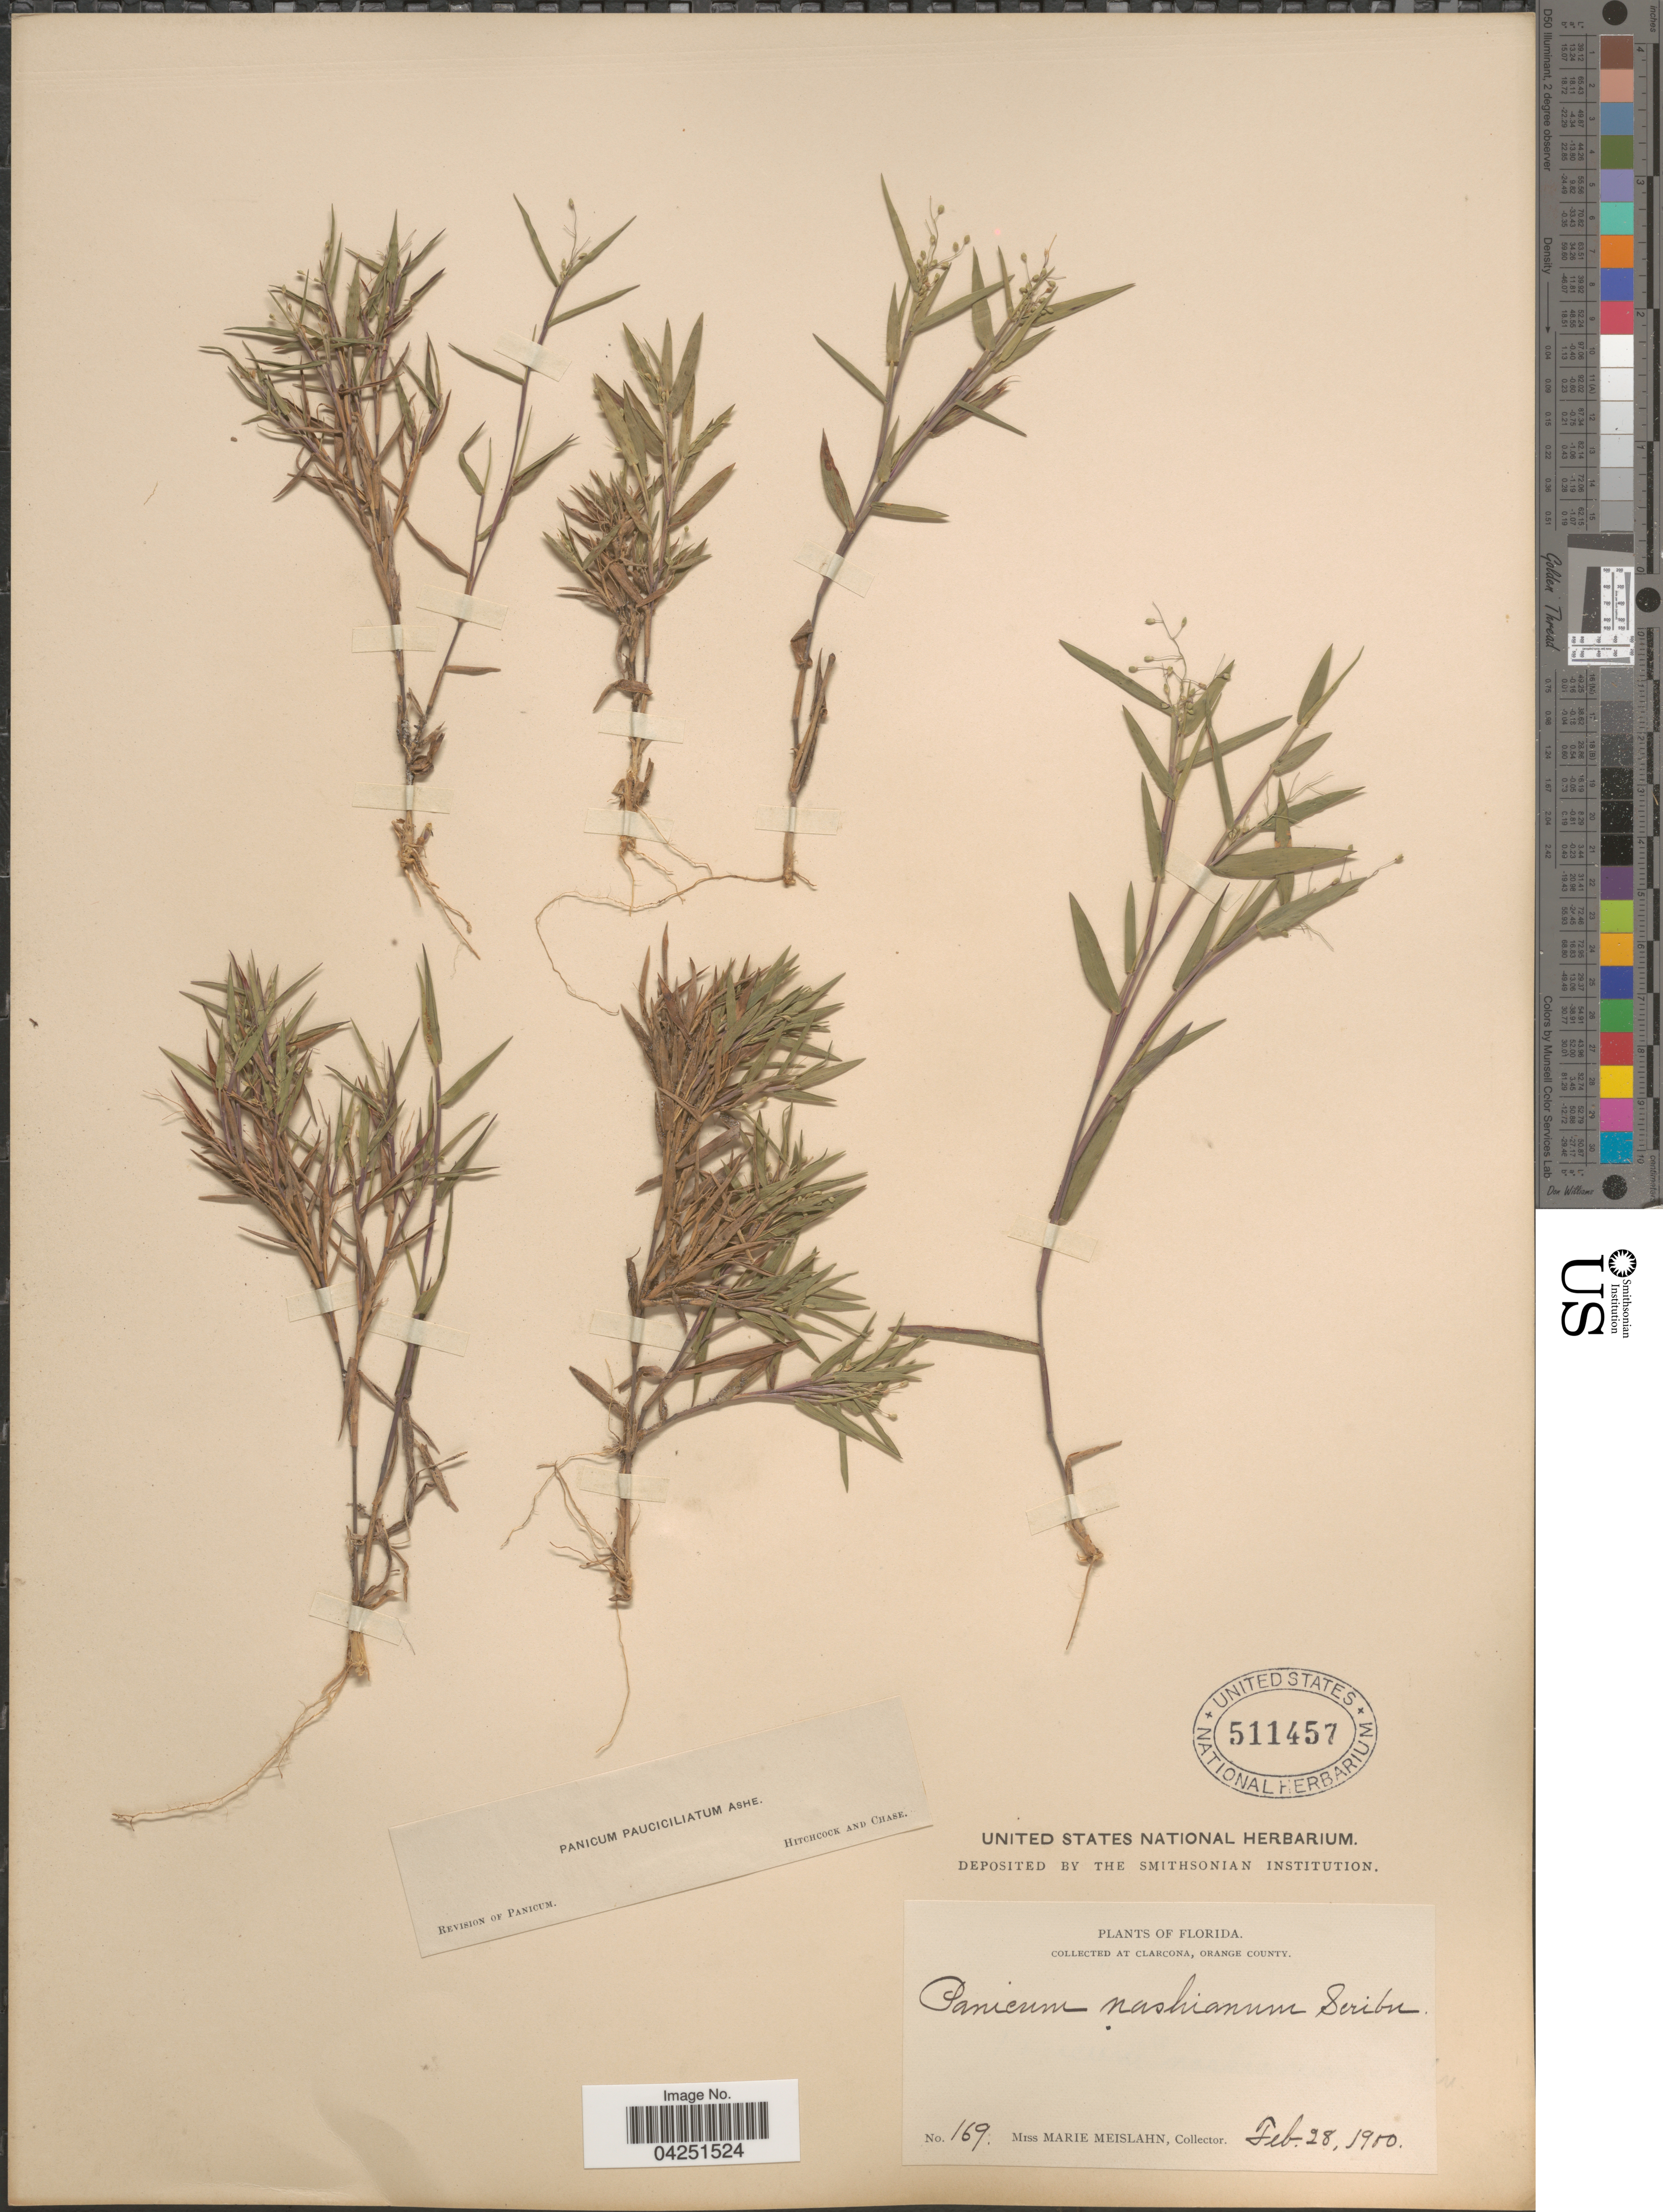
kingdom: Plantae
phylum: Tracheophyta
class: Liliopsida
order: Poales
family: Poaceae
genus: Dichanthelium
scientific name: Dichanthelium acuminatum var. acuminatum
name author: (Sw.) Gould & C.A. Clark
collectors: M. Meislahn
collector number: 169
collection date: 1950-02-28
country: United States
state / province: Florida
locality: At Clarcona, Orange County.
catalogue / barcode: US 511457